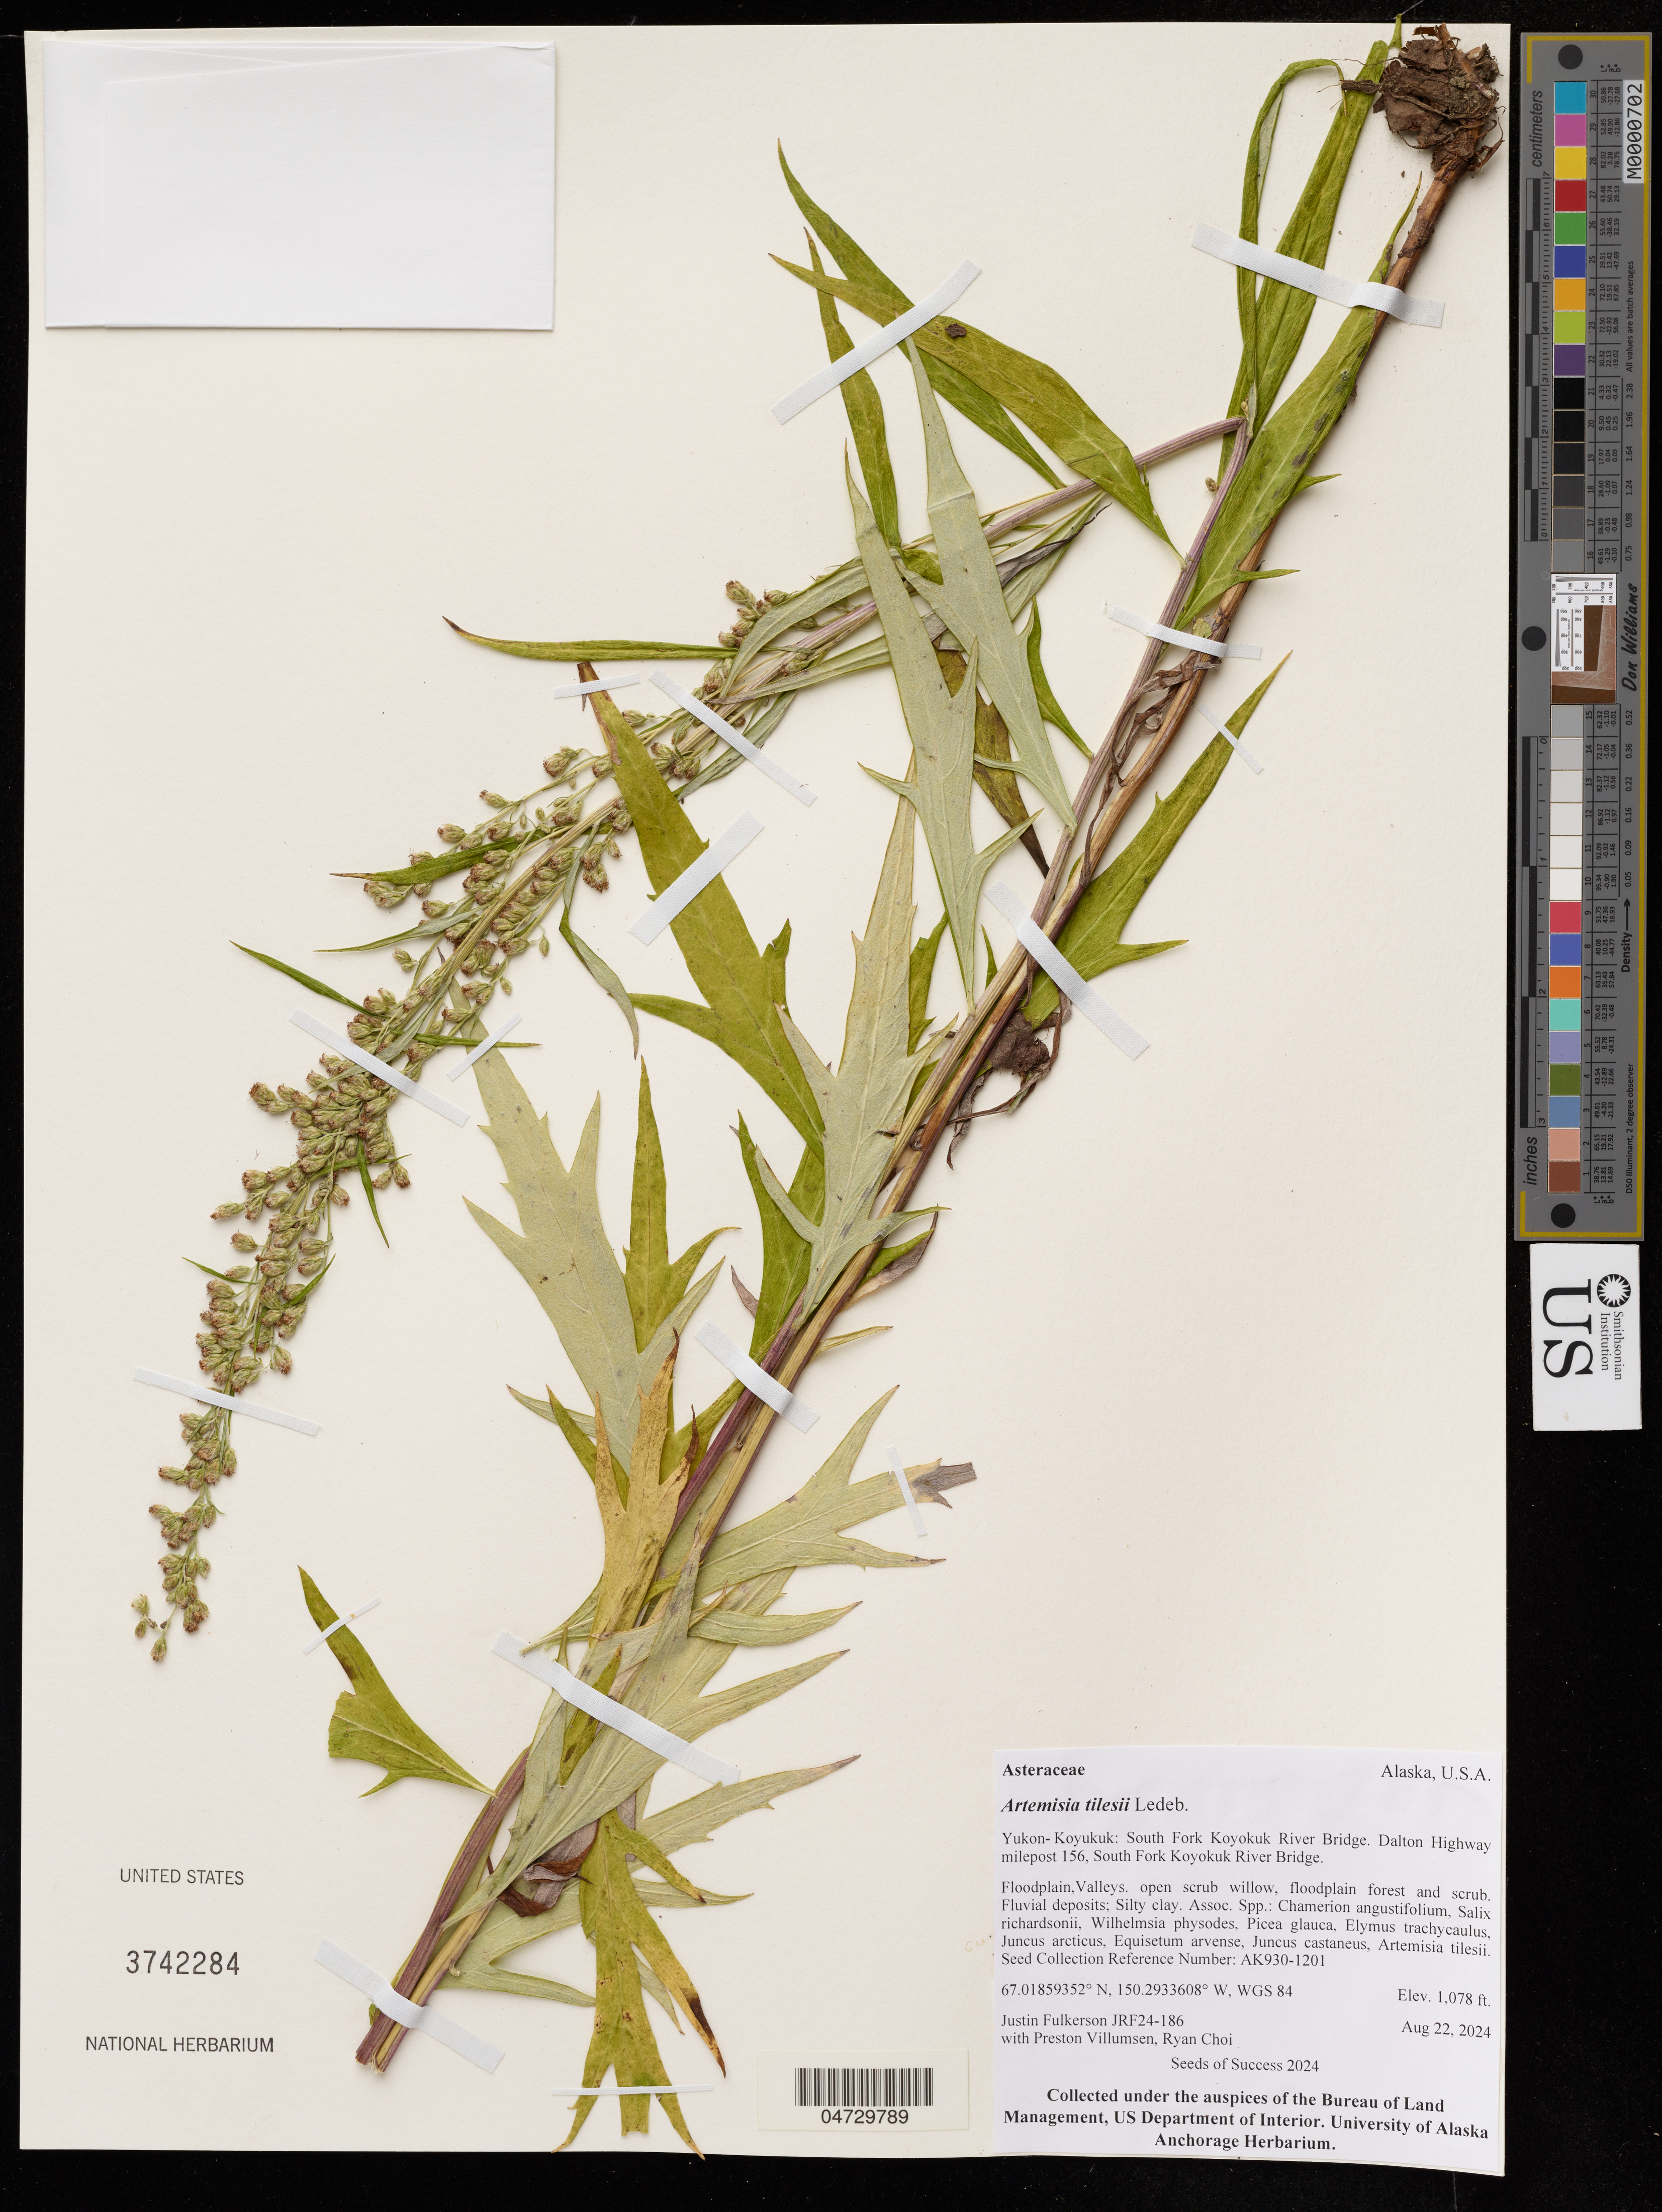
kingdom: Plantae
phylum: Tracheophyta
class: Magnoliopsida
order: Asterales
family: Asteraceae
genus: Artemisia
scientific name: Artemisia tilesii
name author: Ledeb.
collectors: J. Fulkerson, P. Villumsen & R. Choi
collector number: JRF24-186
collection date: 2024-08-22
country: United States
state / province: Alaska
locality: Yukon- Koyukuk: South Fork Koyokuk River Bridge. Dalton Highway milepost 156, South Fork Koyokuk River Bridge. (WGS 84).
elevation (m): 329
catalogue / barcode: US 3742284